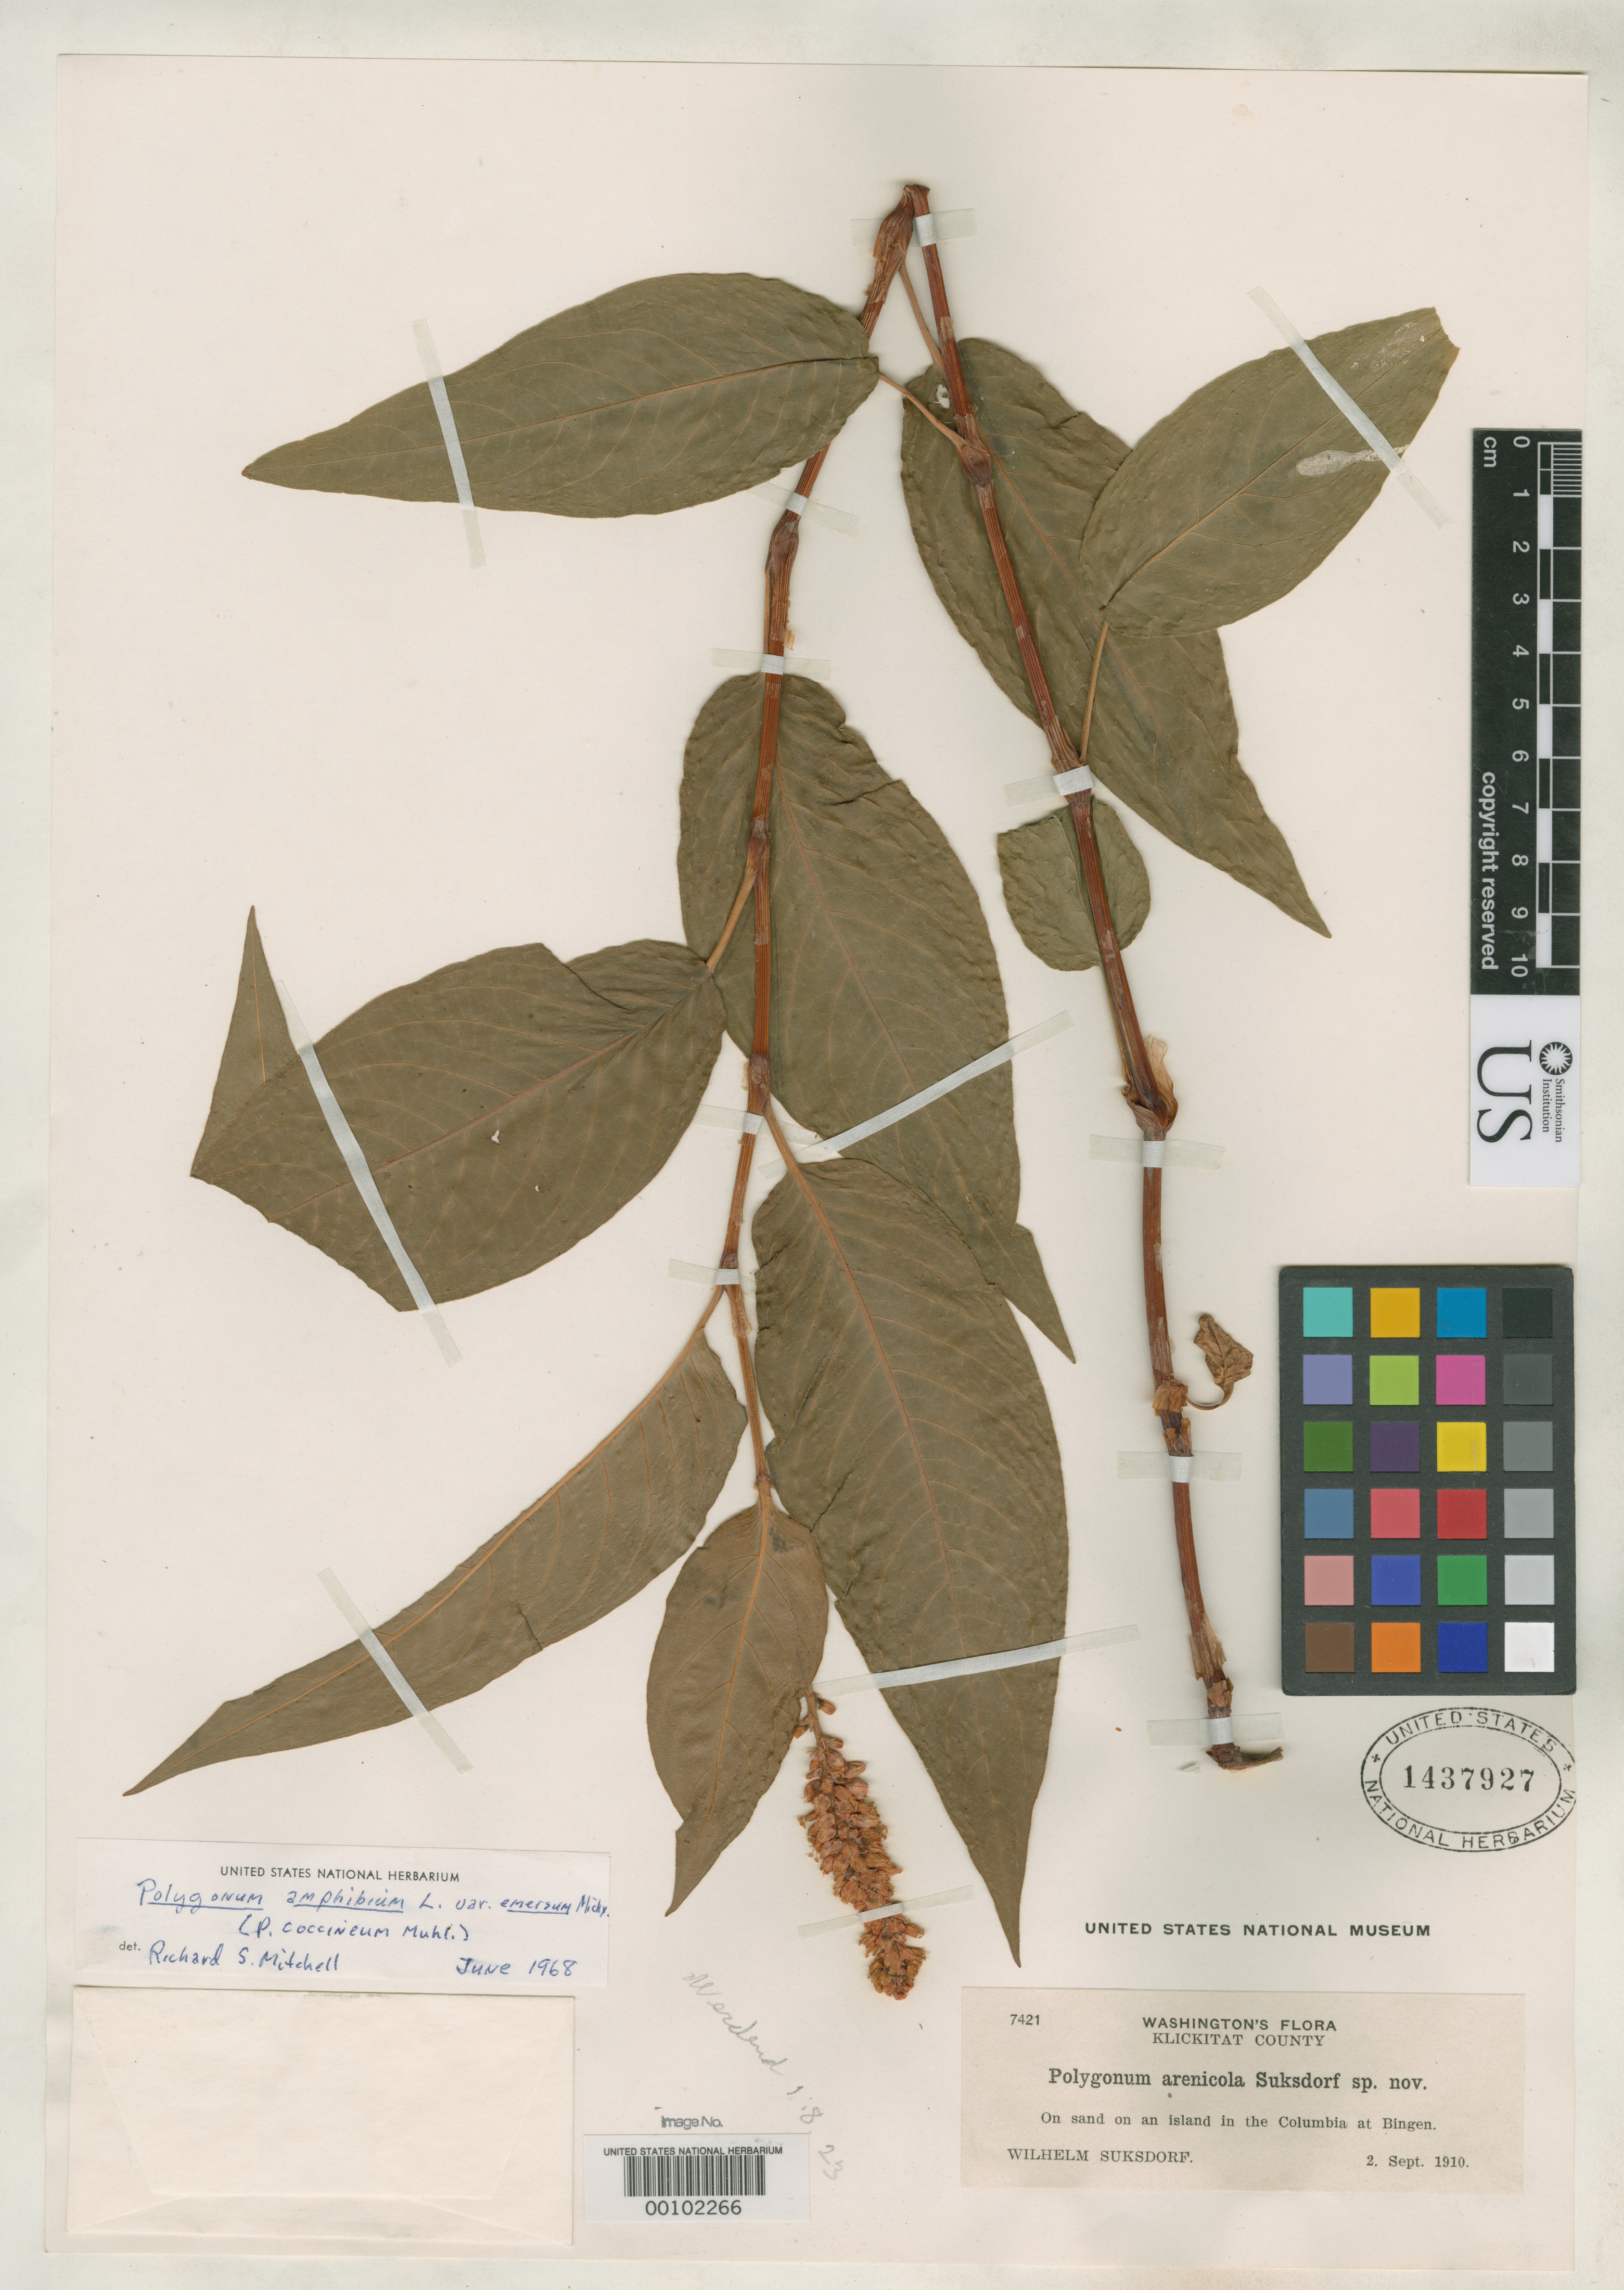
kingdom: Plantae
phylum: Tracheophyta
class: Magnoliopsida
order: Caryophyllales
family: Polygonaceae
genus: Polygonum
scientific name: Polygonum arenicola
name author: Suksd.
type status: Isotype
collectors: W. N. Suksdorf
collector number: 7421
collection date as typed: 02 Sep 1910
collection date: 1910-09-02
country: United States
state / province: Washington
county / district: Klickitat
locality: Island in the Columbia at Bingen.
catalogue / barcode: US 1437927